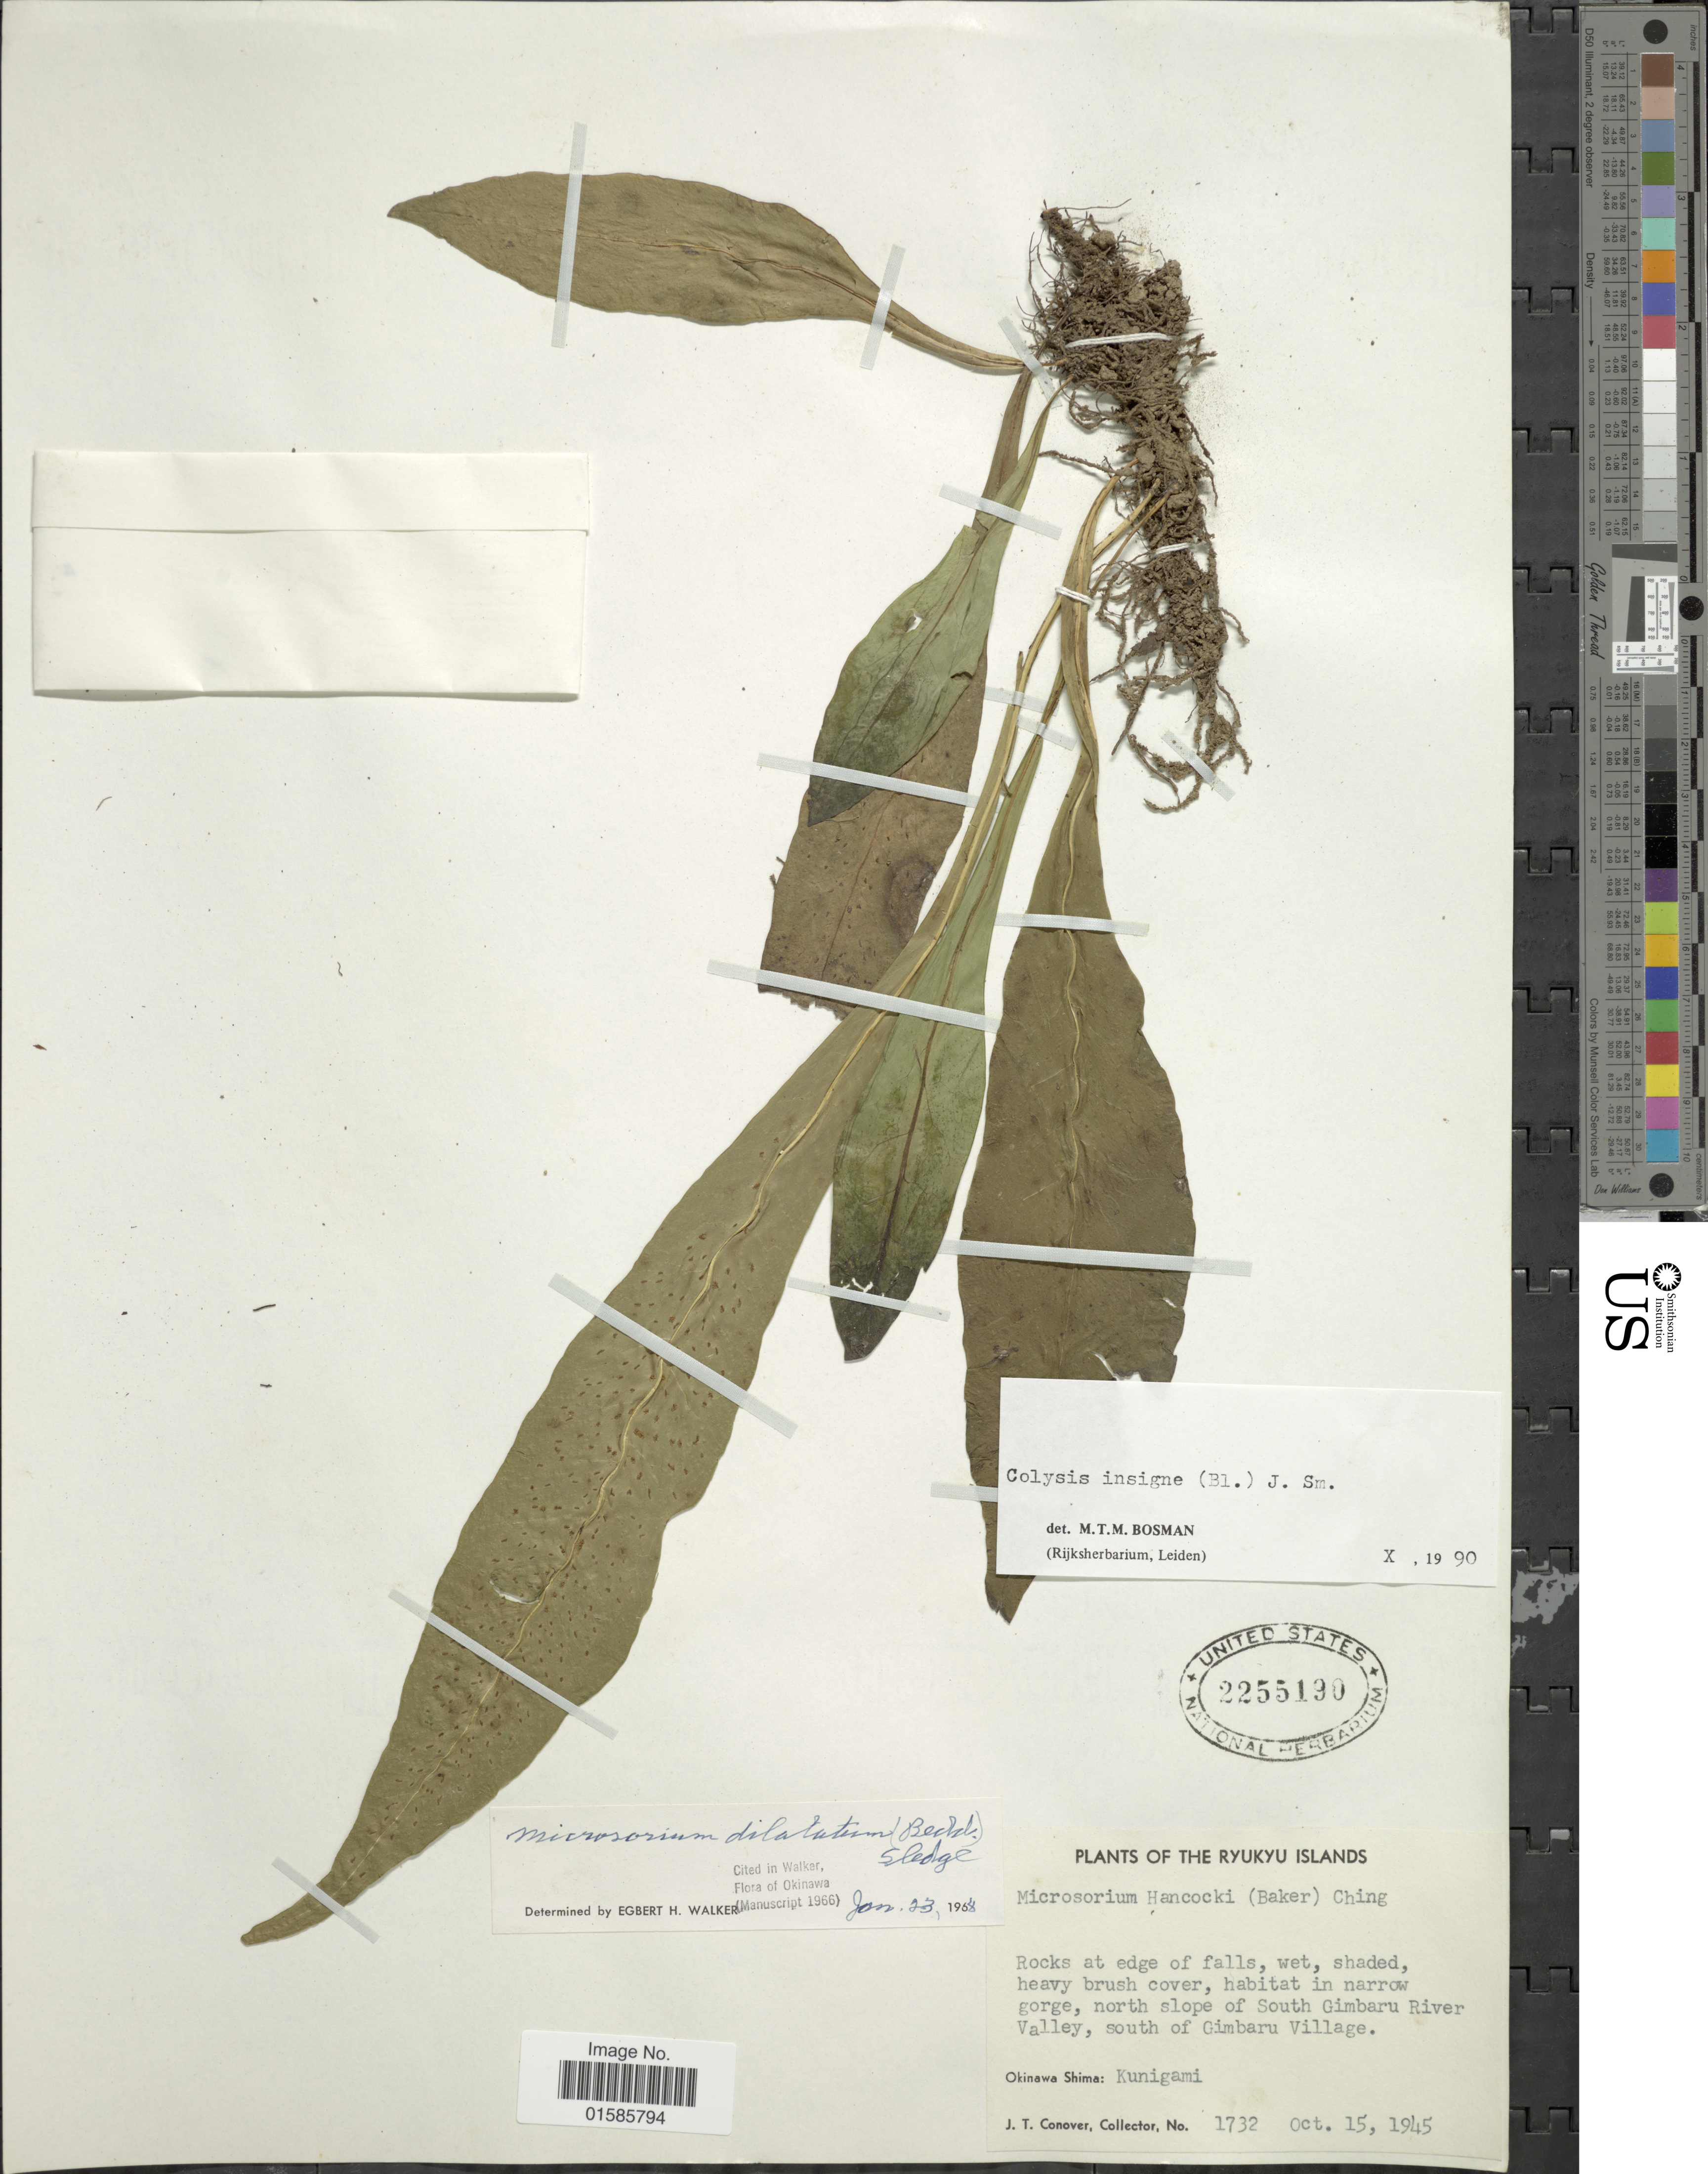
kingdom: Plantae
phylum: Tracheophyta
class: Polypodiopsida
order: Polypodiales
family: Polypodiaceae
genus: Microsorum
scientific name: Microsorum insigne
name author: (Blume) Copel.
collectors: J. T. Conover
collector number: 1732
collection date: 1945-10-15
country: Japan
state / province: Okinawa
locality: The Ryukyu Islands, north slope of South Gimbaru River valley, south of Gimbaru Village, Okinawa Shima: Kunigami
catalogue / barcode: US 2255190